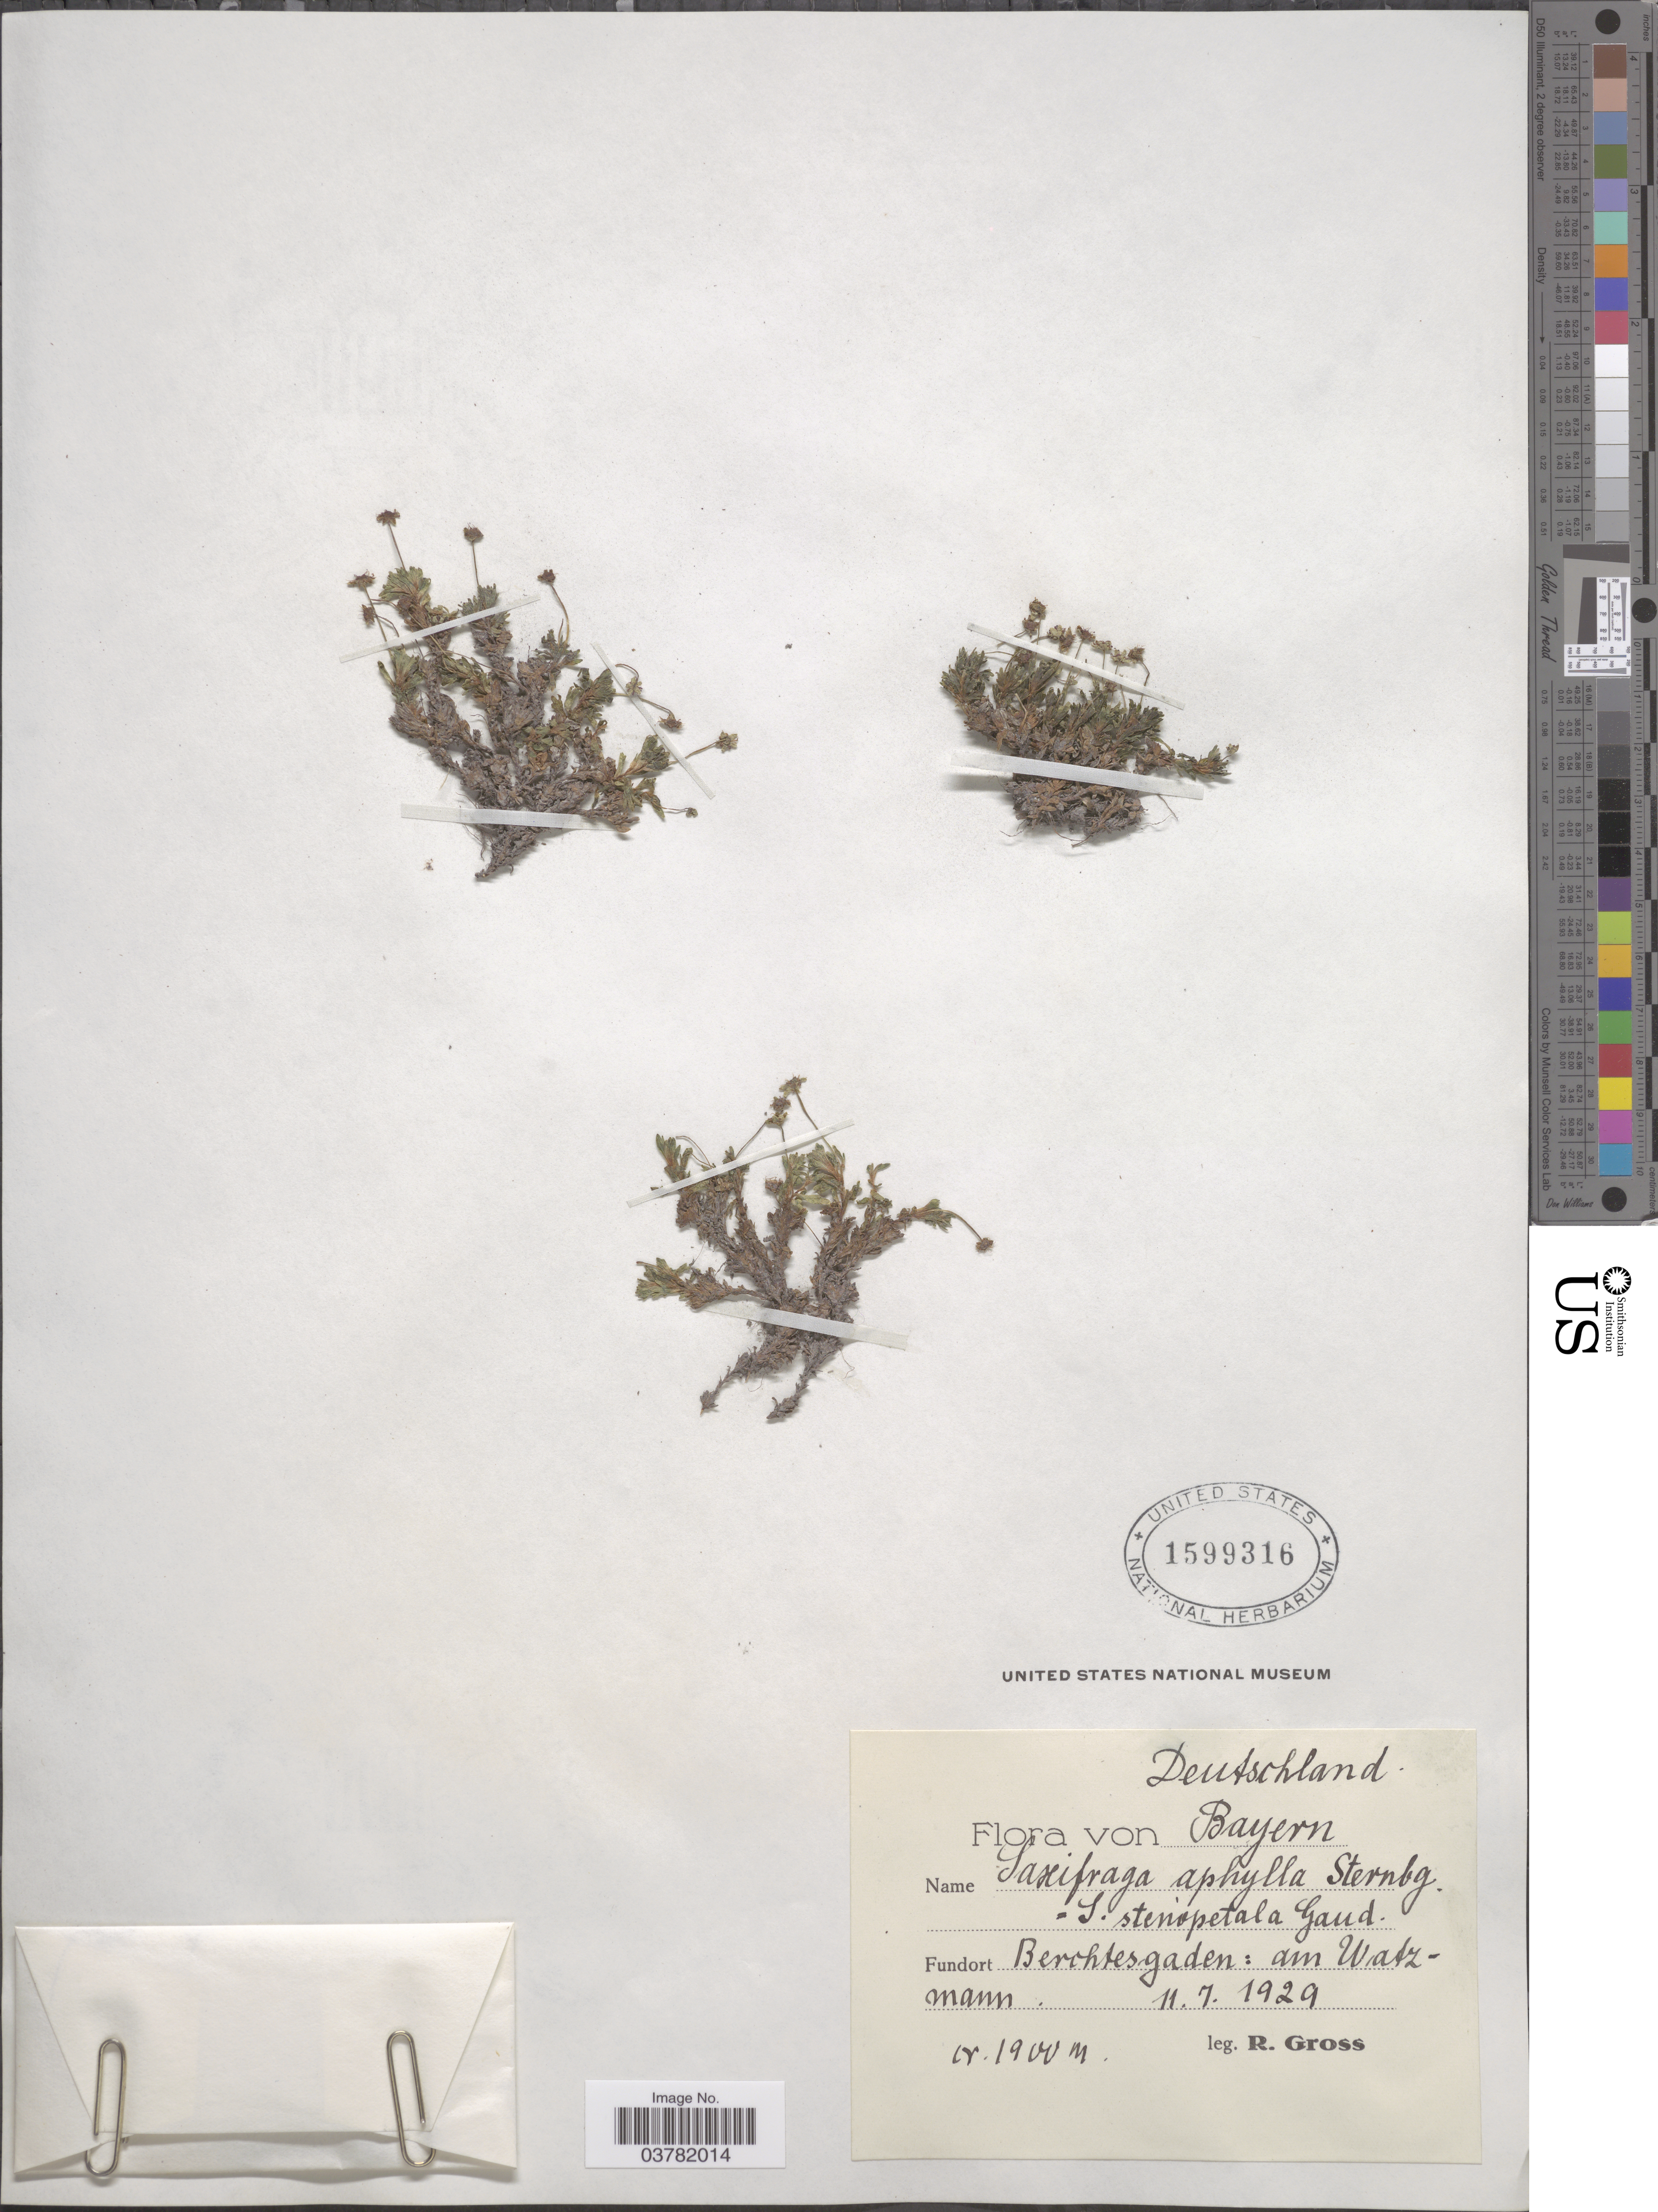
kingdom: Plantae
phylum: Tracheophyta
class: Magnoliopsida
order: Saxifragales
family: Saxifragaceae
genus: Saxifraga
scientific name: Saxifraga aphylla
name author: Sternb.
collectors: R. Gross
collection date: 1929-07-11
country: Germany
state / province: Bayern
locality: Deutschland. Bayern. Berchtesgaden: am Watzmann.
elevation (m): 1900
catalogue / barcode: US 1599316